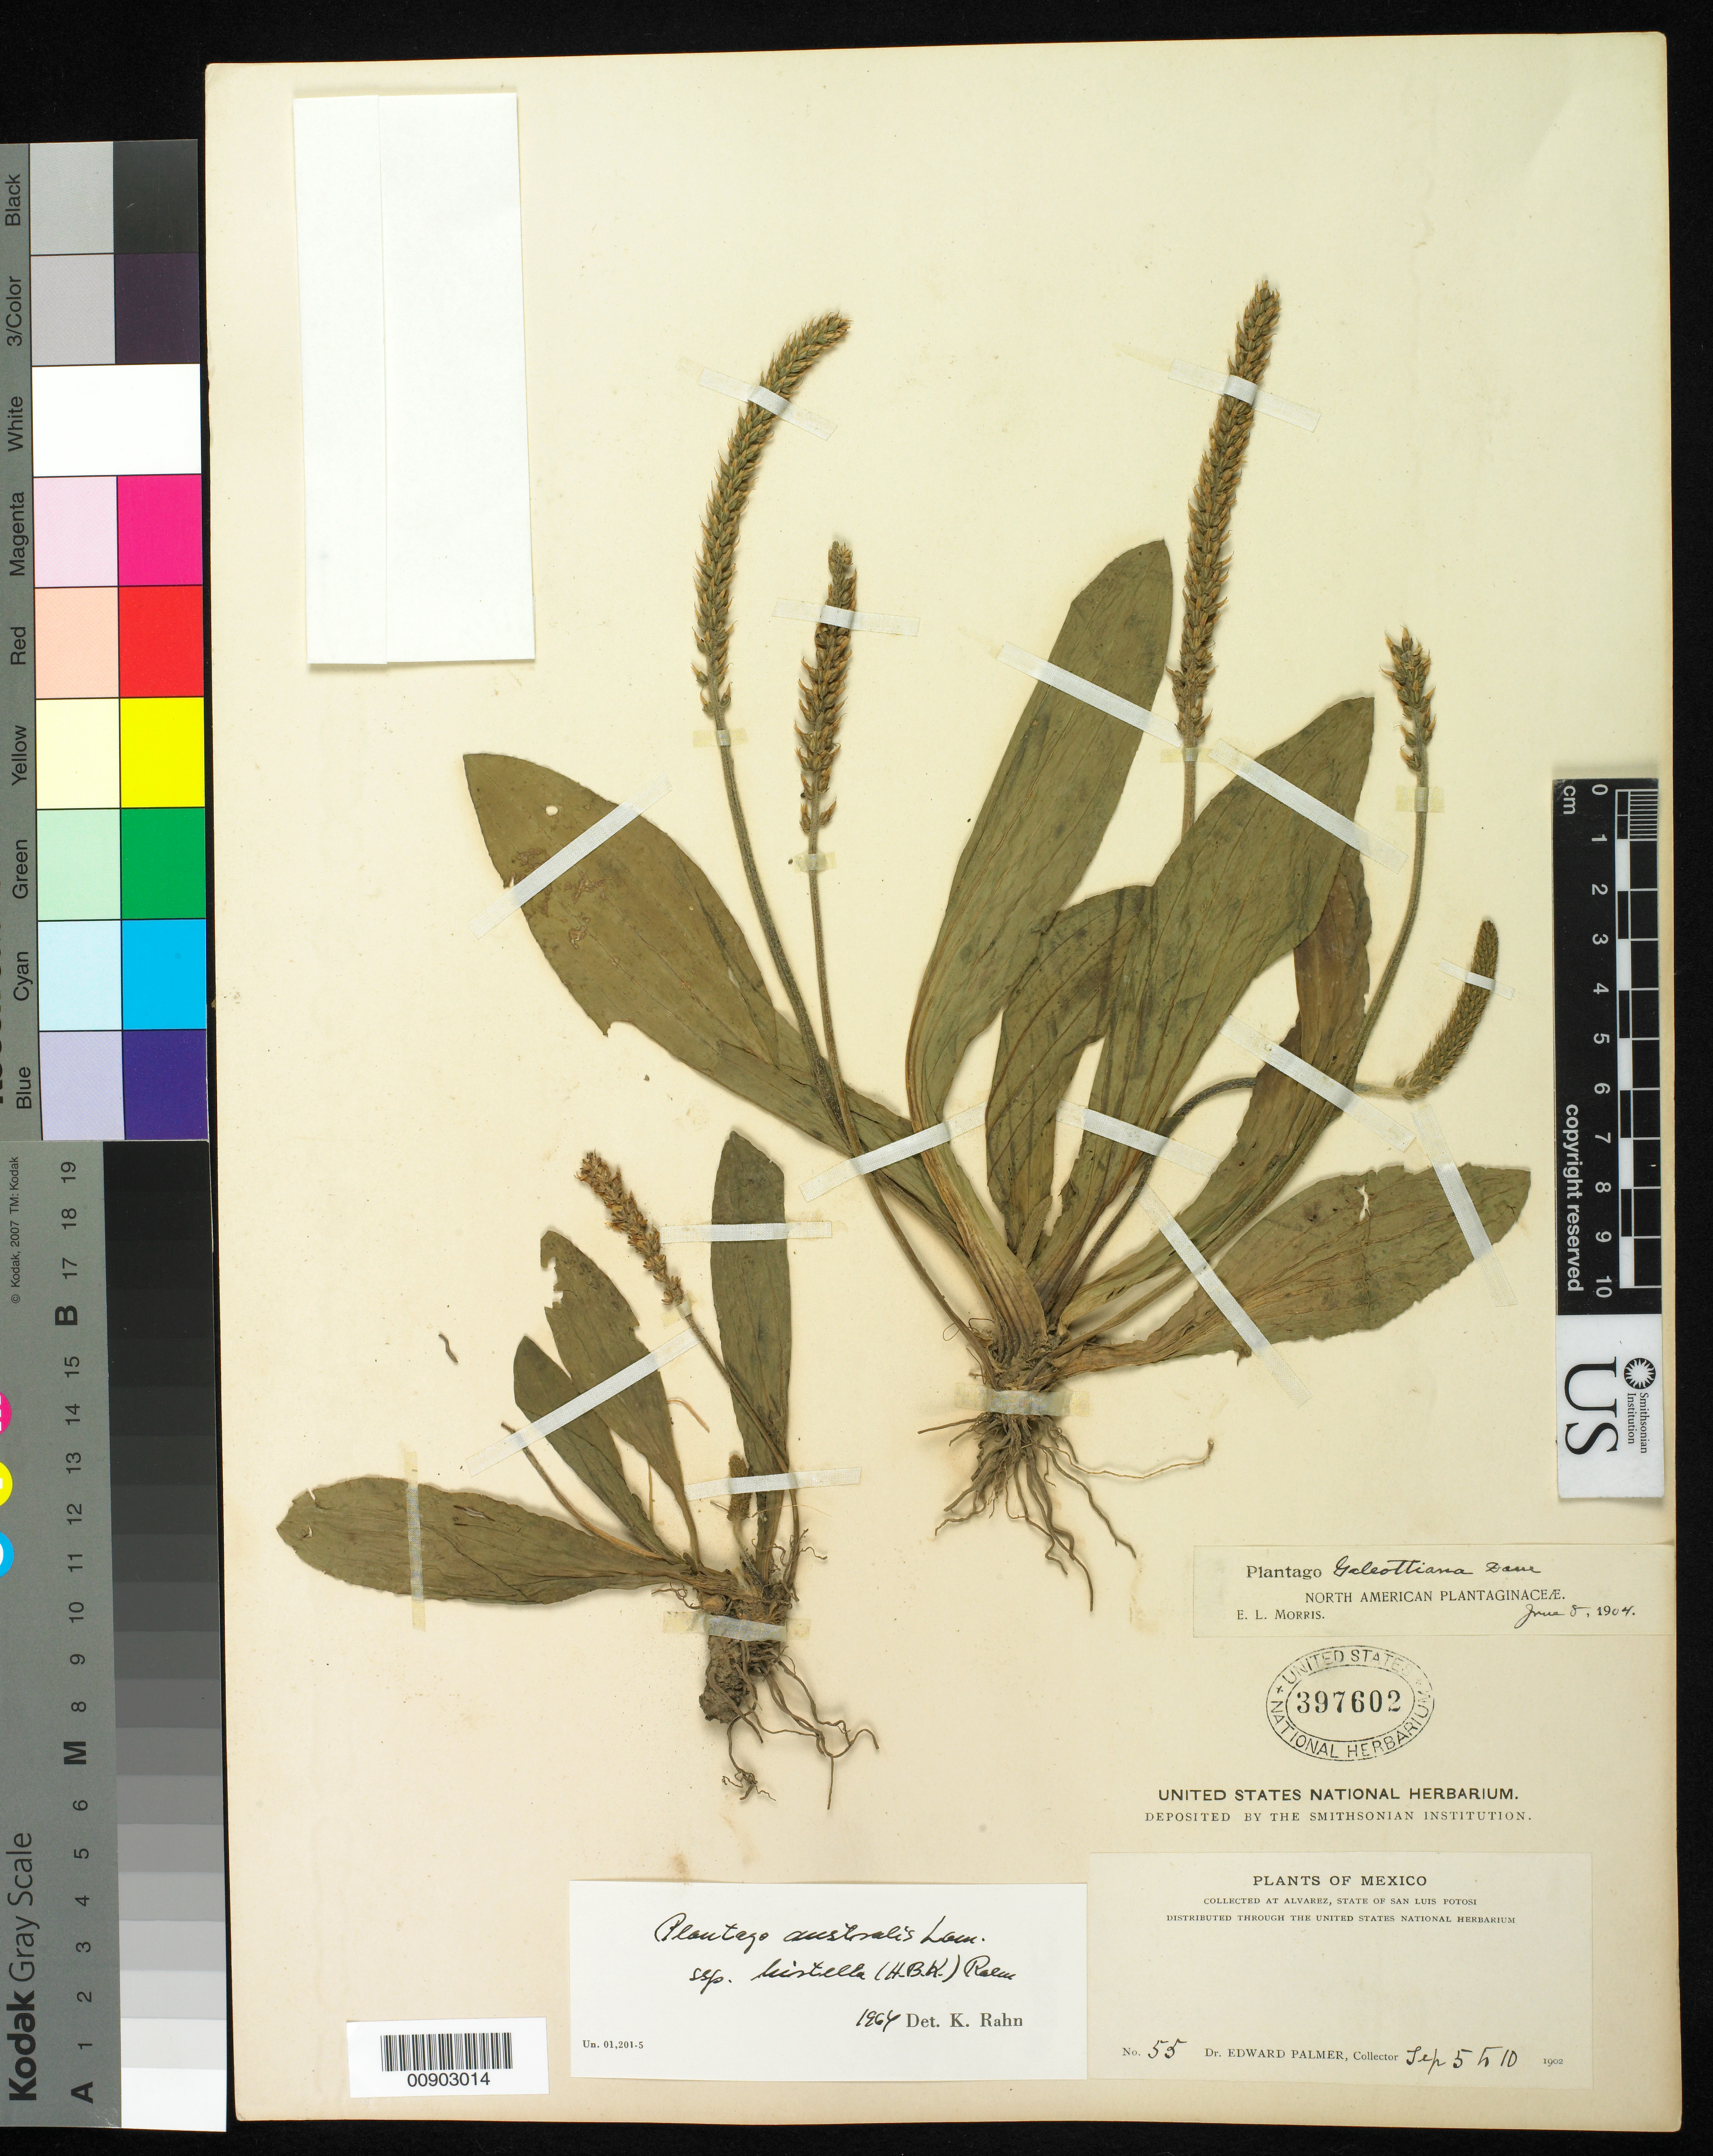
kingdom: Plantae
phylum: Tracheophyta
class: Magnoliopsida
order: Lamiales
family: Plantaginaceae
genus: Plantago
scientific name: Plantago australis subsp. hirtella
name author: (Kunth) Rahn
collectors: E. Palmer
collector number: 55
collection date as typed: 05 Sep 1902 to 10 Sep 1902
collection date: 1902-09-05/1902-09-10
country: Mexico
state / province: San Luis Potosí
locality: Alvarez, San Luis Potosí.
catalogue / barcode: US 397602